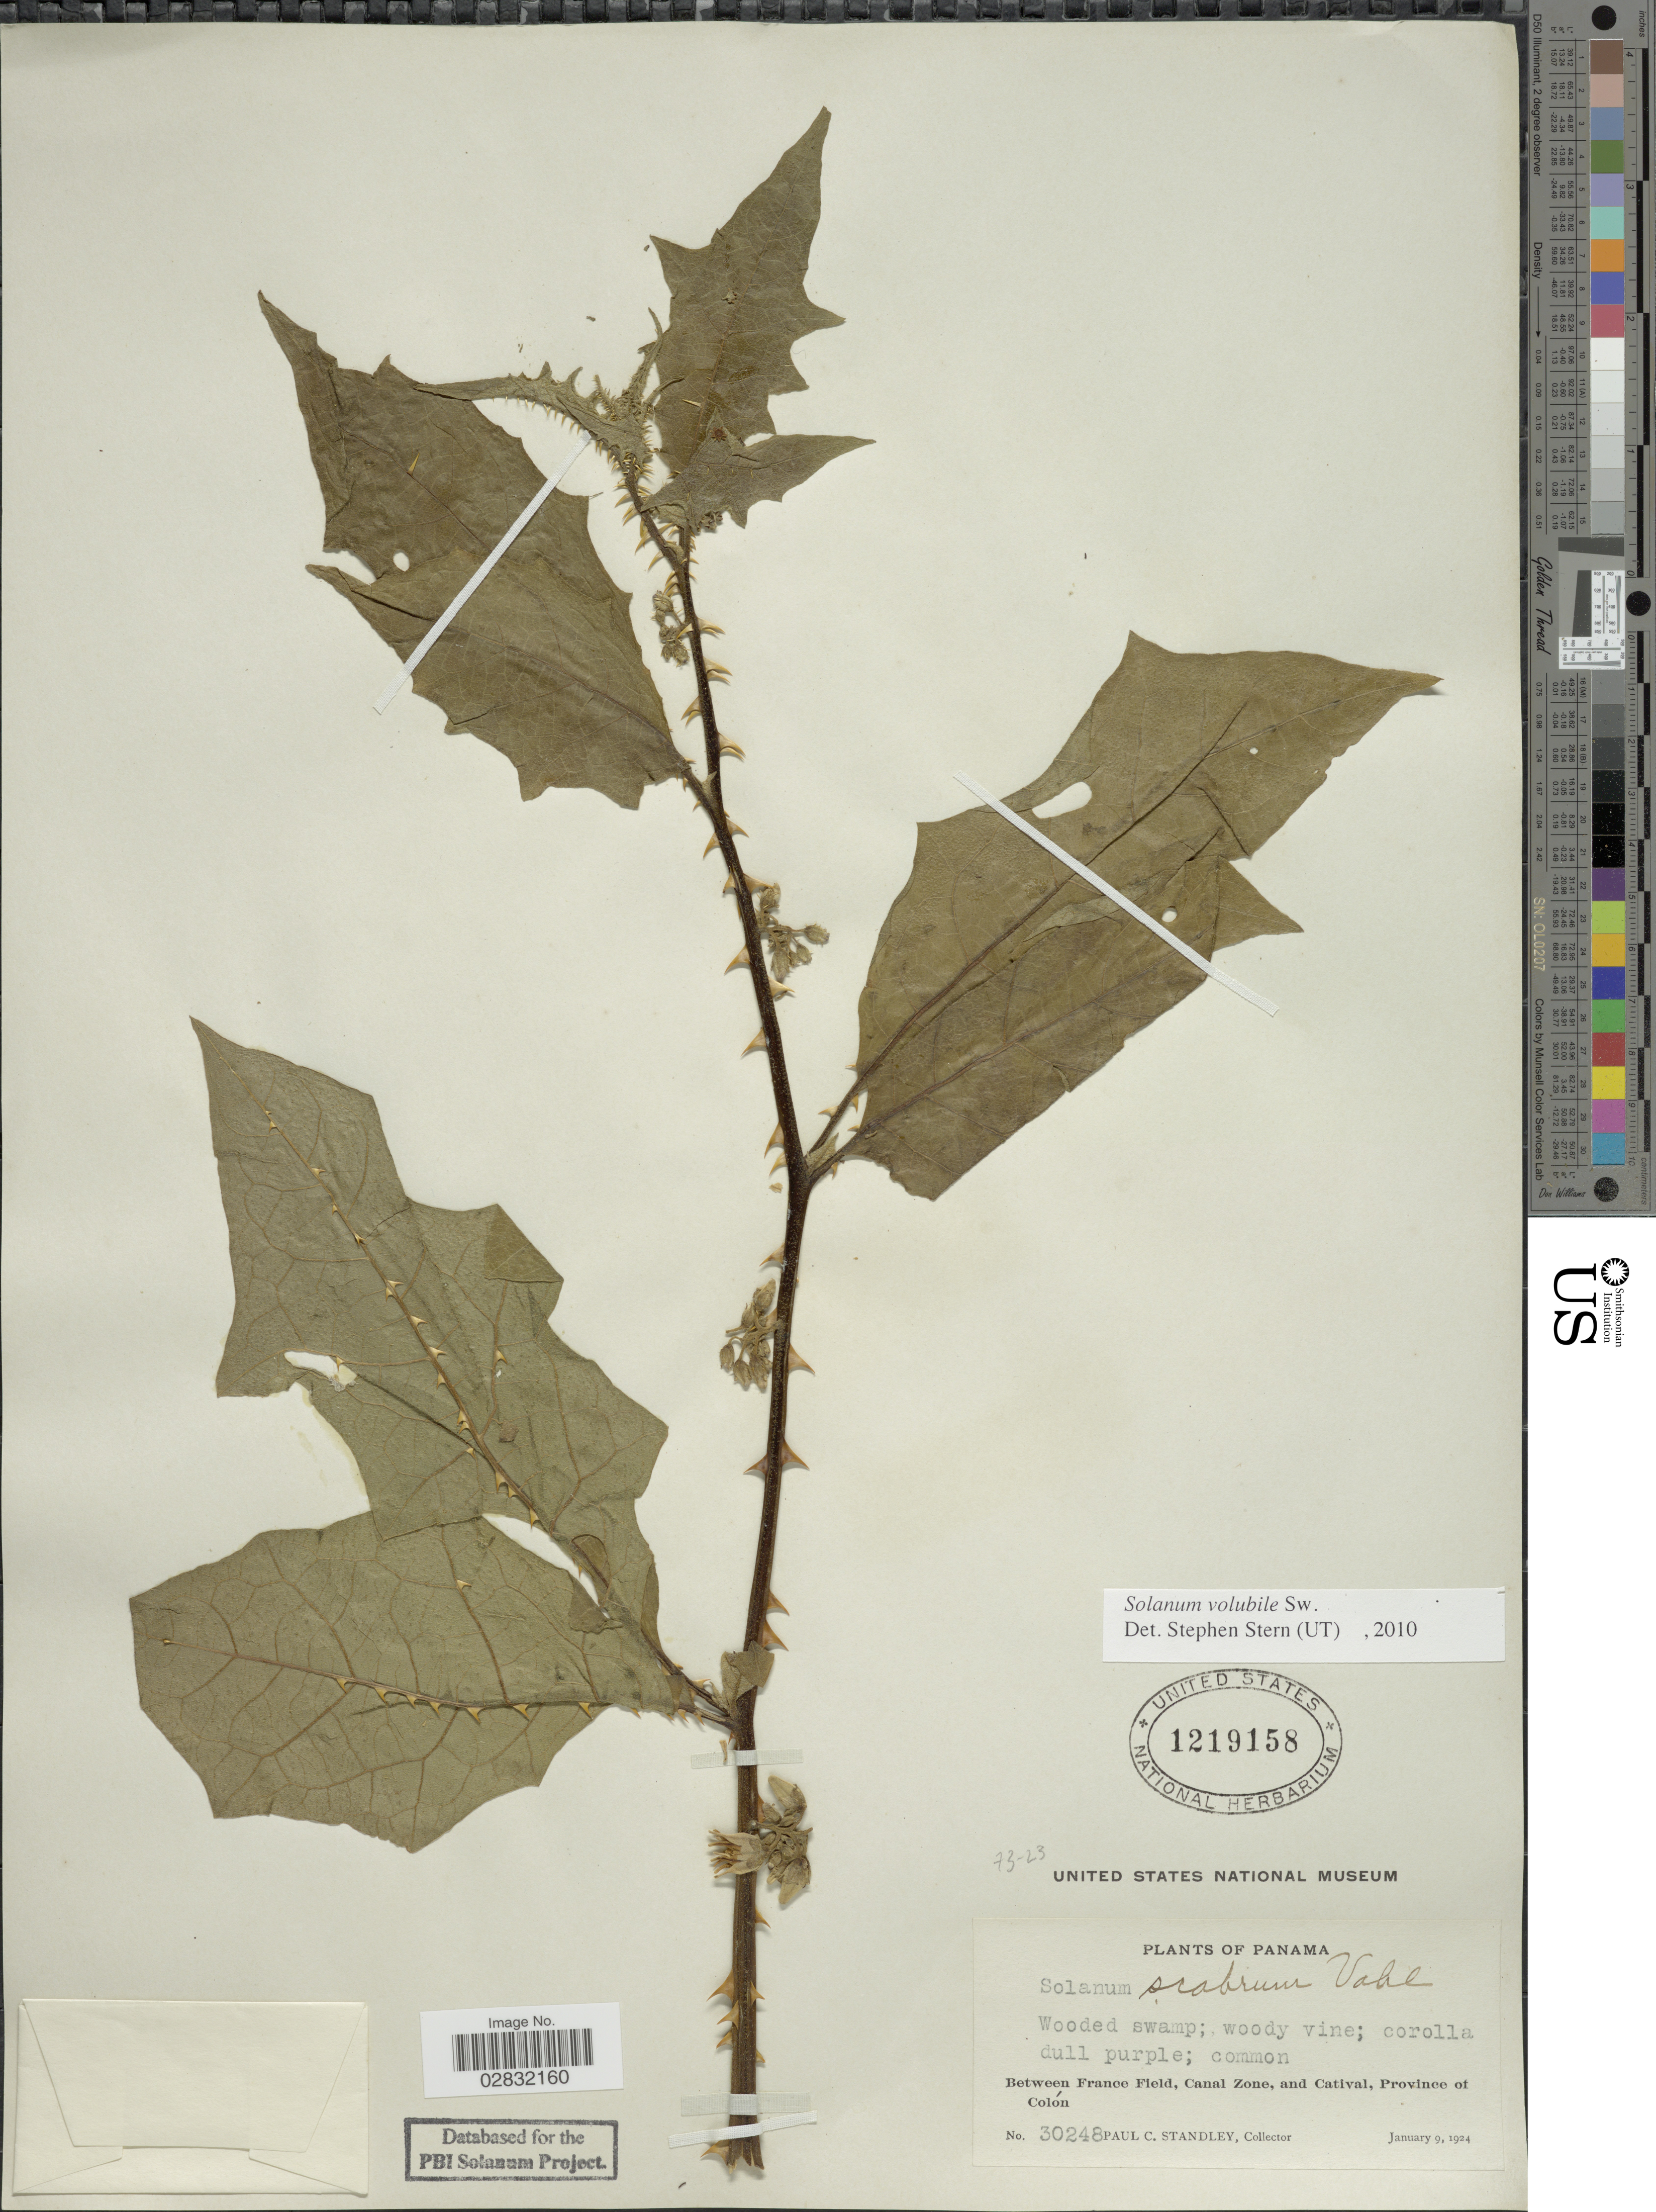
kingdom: Plantae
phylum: Tracheophyta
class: Magnoliopsida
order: Solanales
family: Solanaceae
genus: Solanum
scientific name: Solanum volubile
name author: Sw.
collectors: P. C. Standley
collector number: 30248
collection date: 1924-01-09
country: Panama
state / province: Colón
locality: Between France Field, Canal Zone, and Catival.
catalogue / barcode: US 1219158